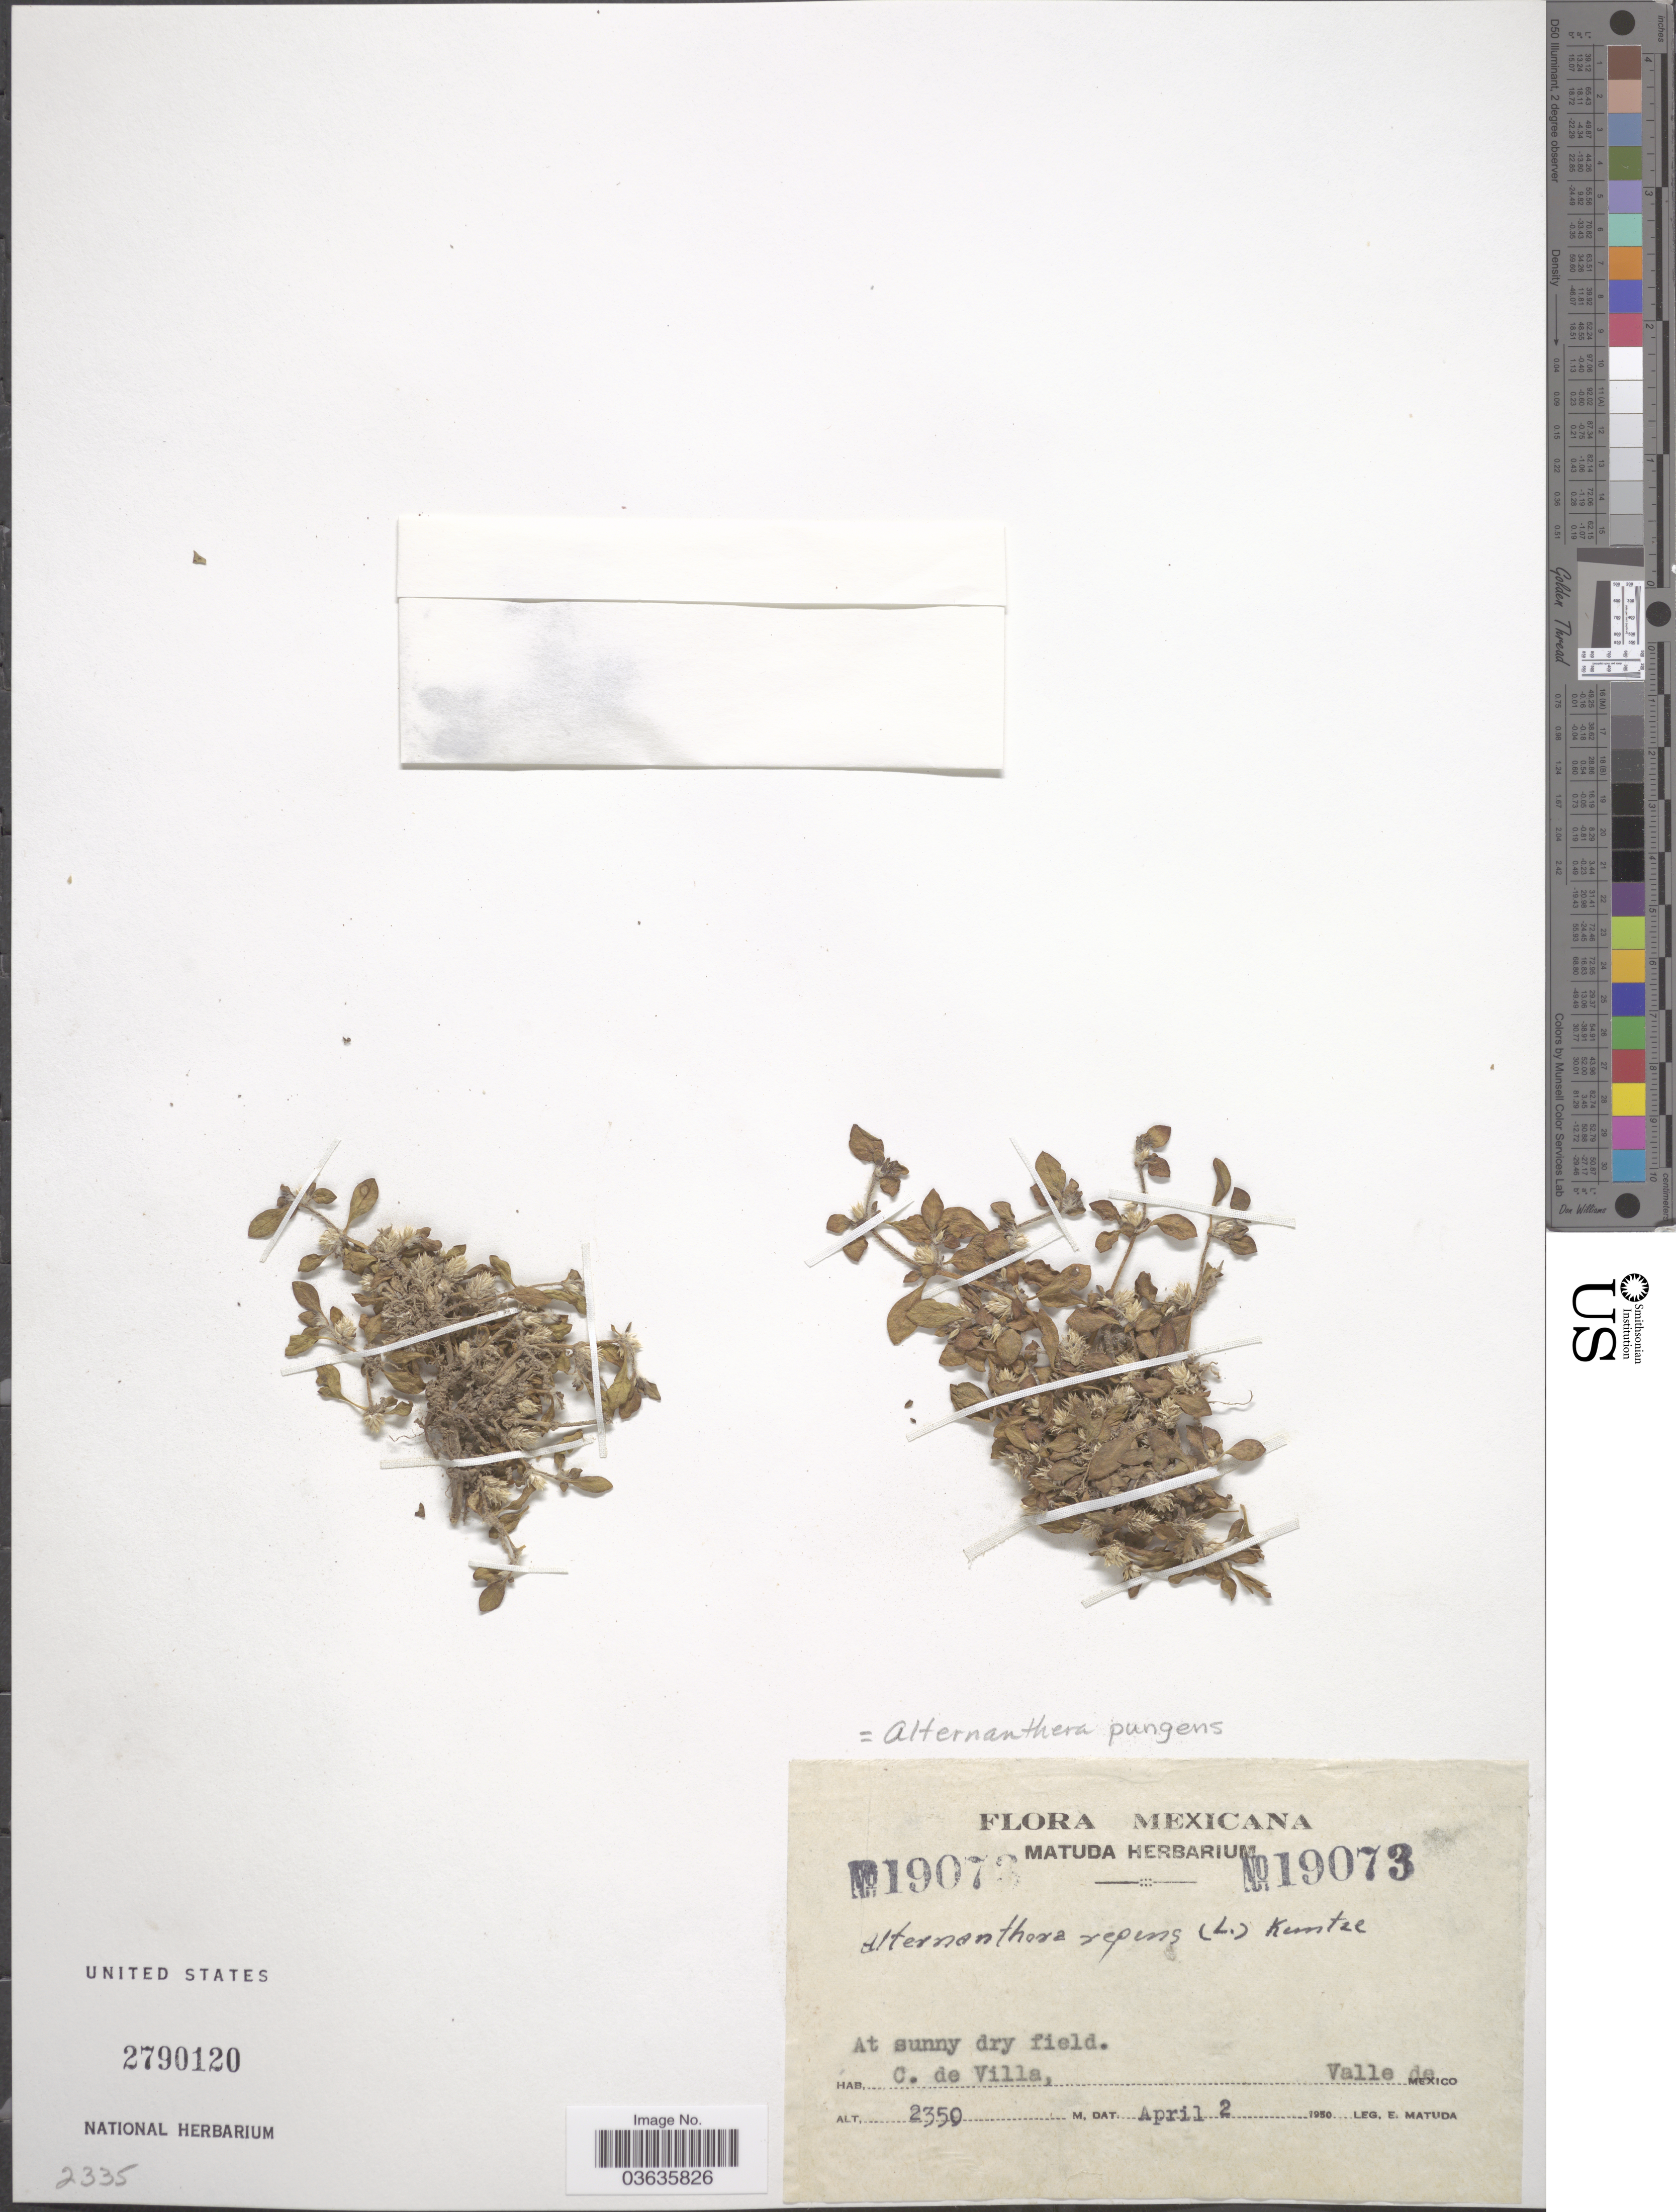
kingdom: Plantae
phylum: Tracheophyta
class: Magnoliopsida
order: Caryophyllales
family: Amaranthaceae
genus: Alternanthera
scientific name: Alternanthera pungens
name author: Kunth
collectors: E. Matuda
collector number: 19073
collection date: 1950-04-02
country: Mexico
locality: C. de Villa, Valle de Mexico.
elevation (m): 2350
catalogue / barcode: US 2790120